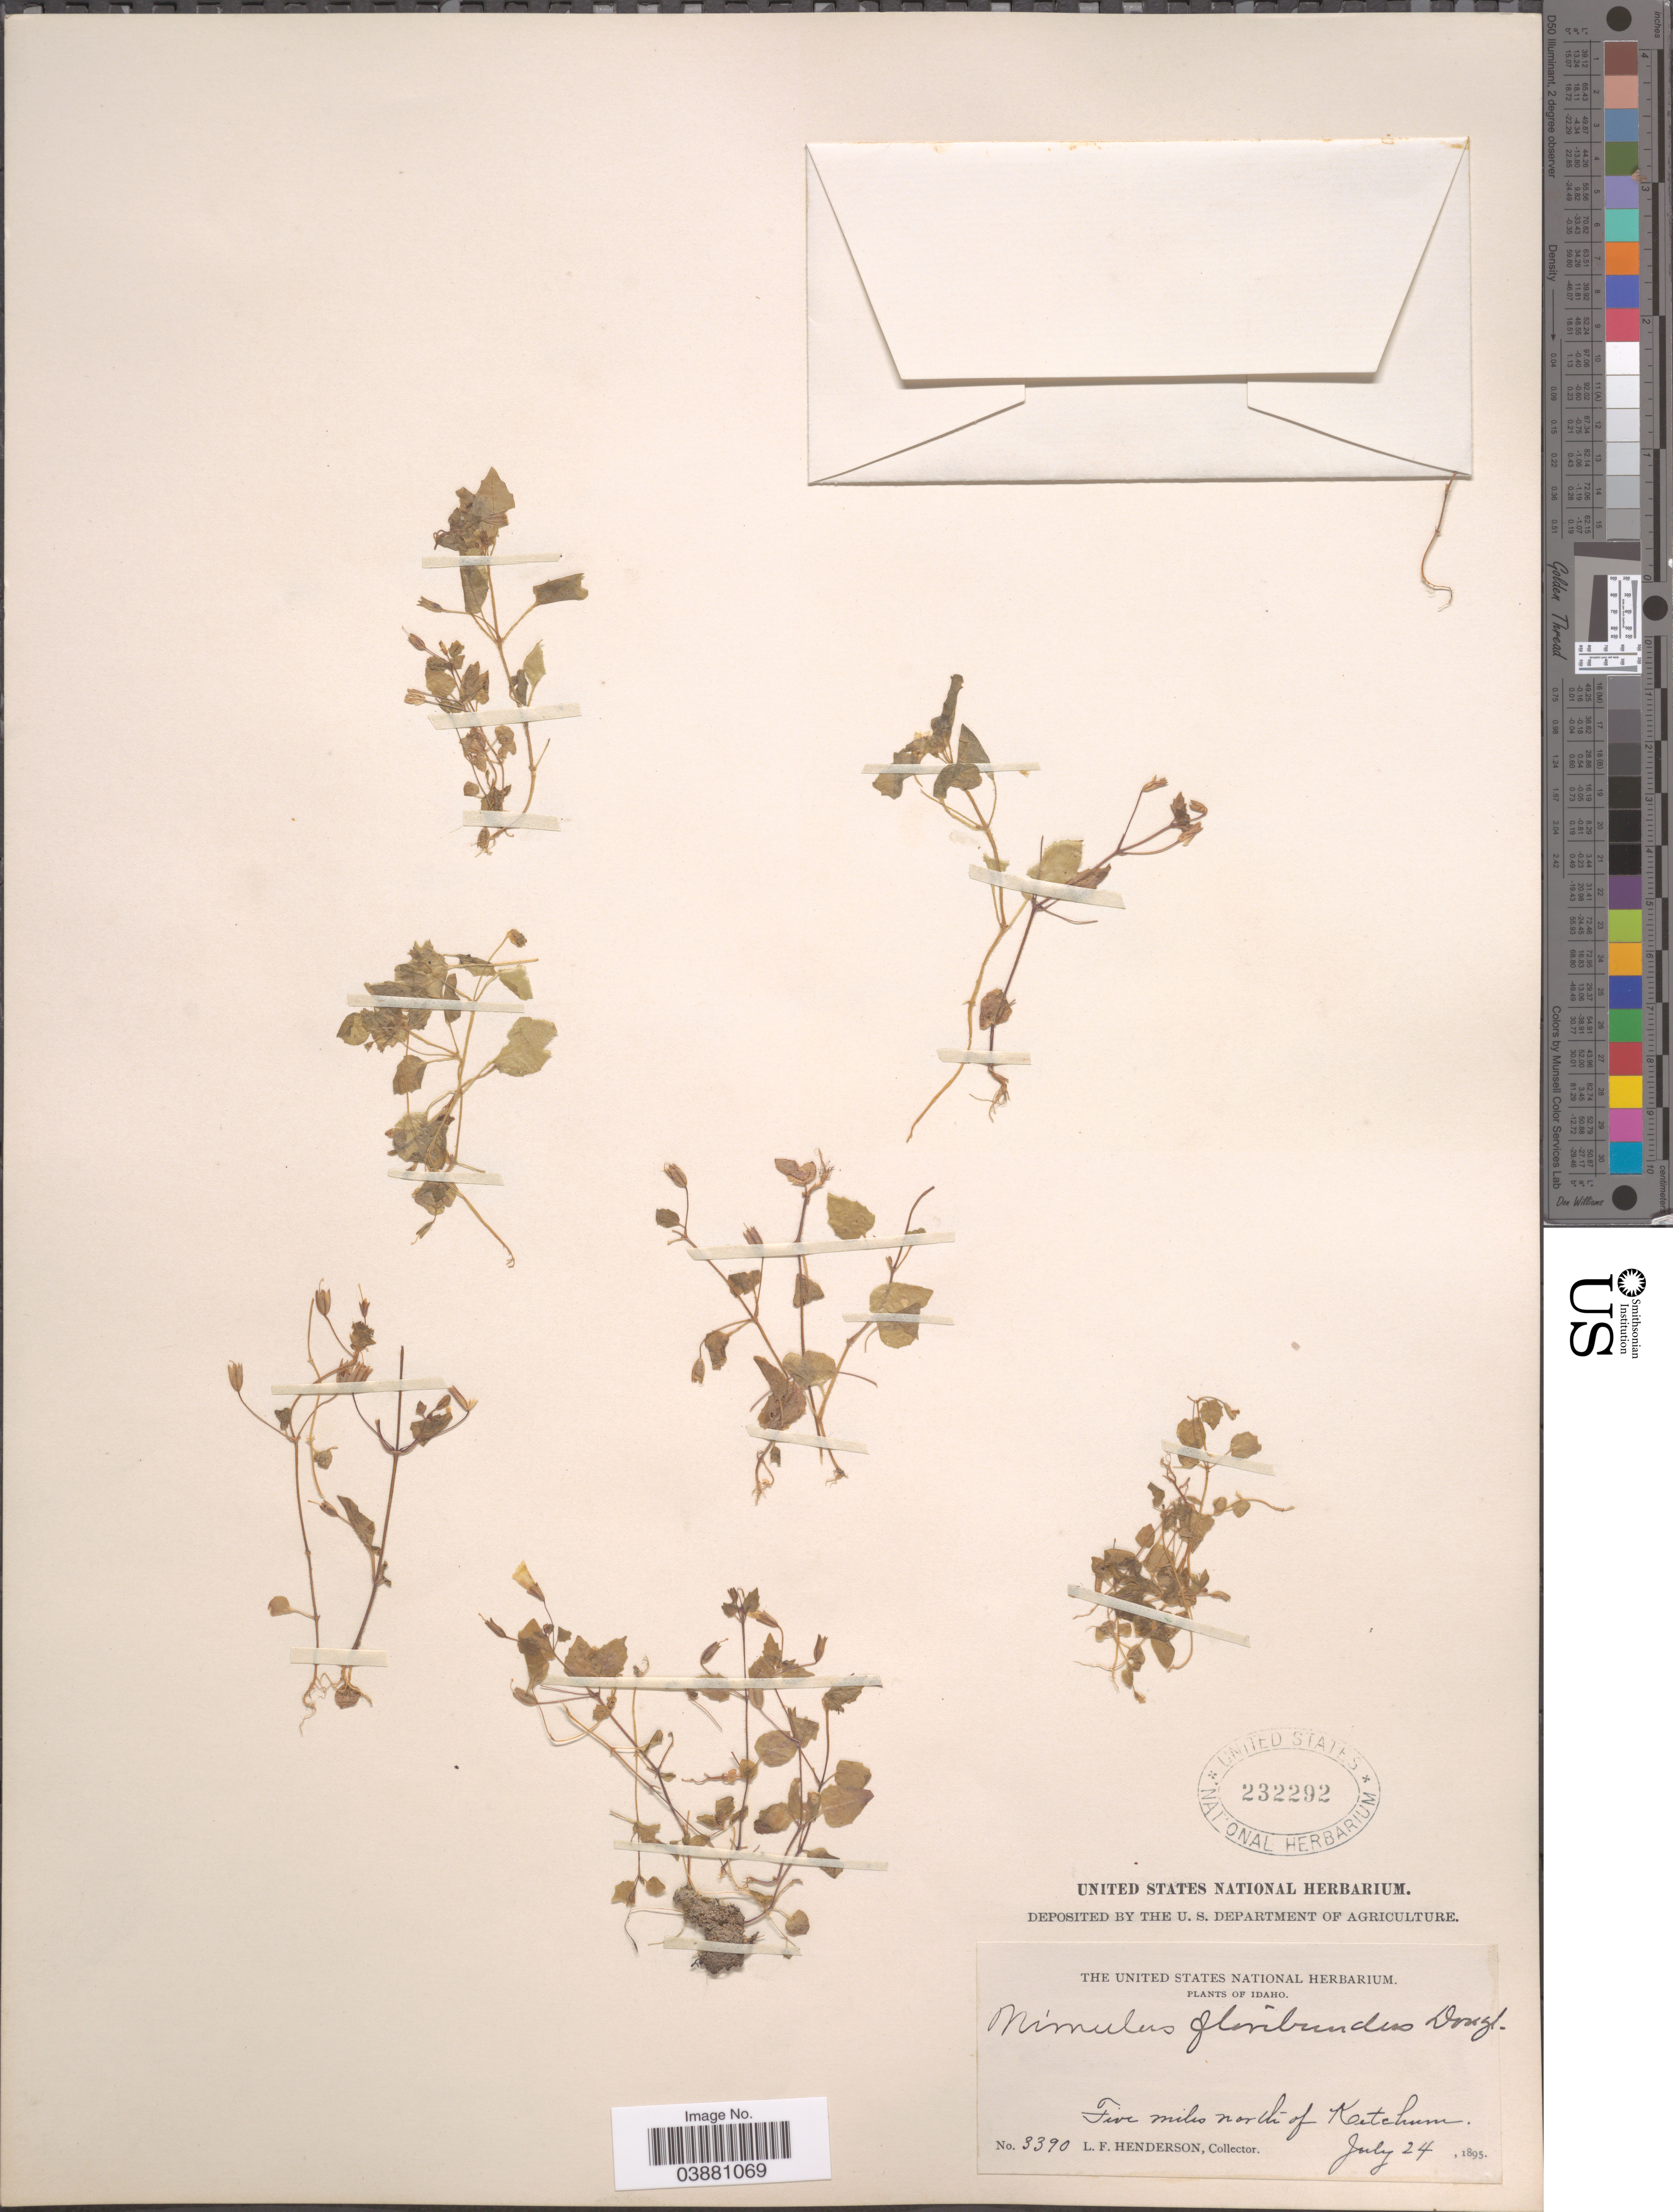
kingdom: Plantae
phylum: Tracheophyta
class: Magnoliopsida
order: Lamiales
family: Phrymaceae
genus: Mimulus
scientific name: Mimulus floribundus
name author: Douglas ex Lindl.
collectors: L. Henderson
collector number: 3390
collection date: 1895-07-24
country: United States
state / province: Idaho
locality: Five miles north of Ketchum.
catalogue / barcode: US 232292